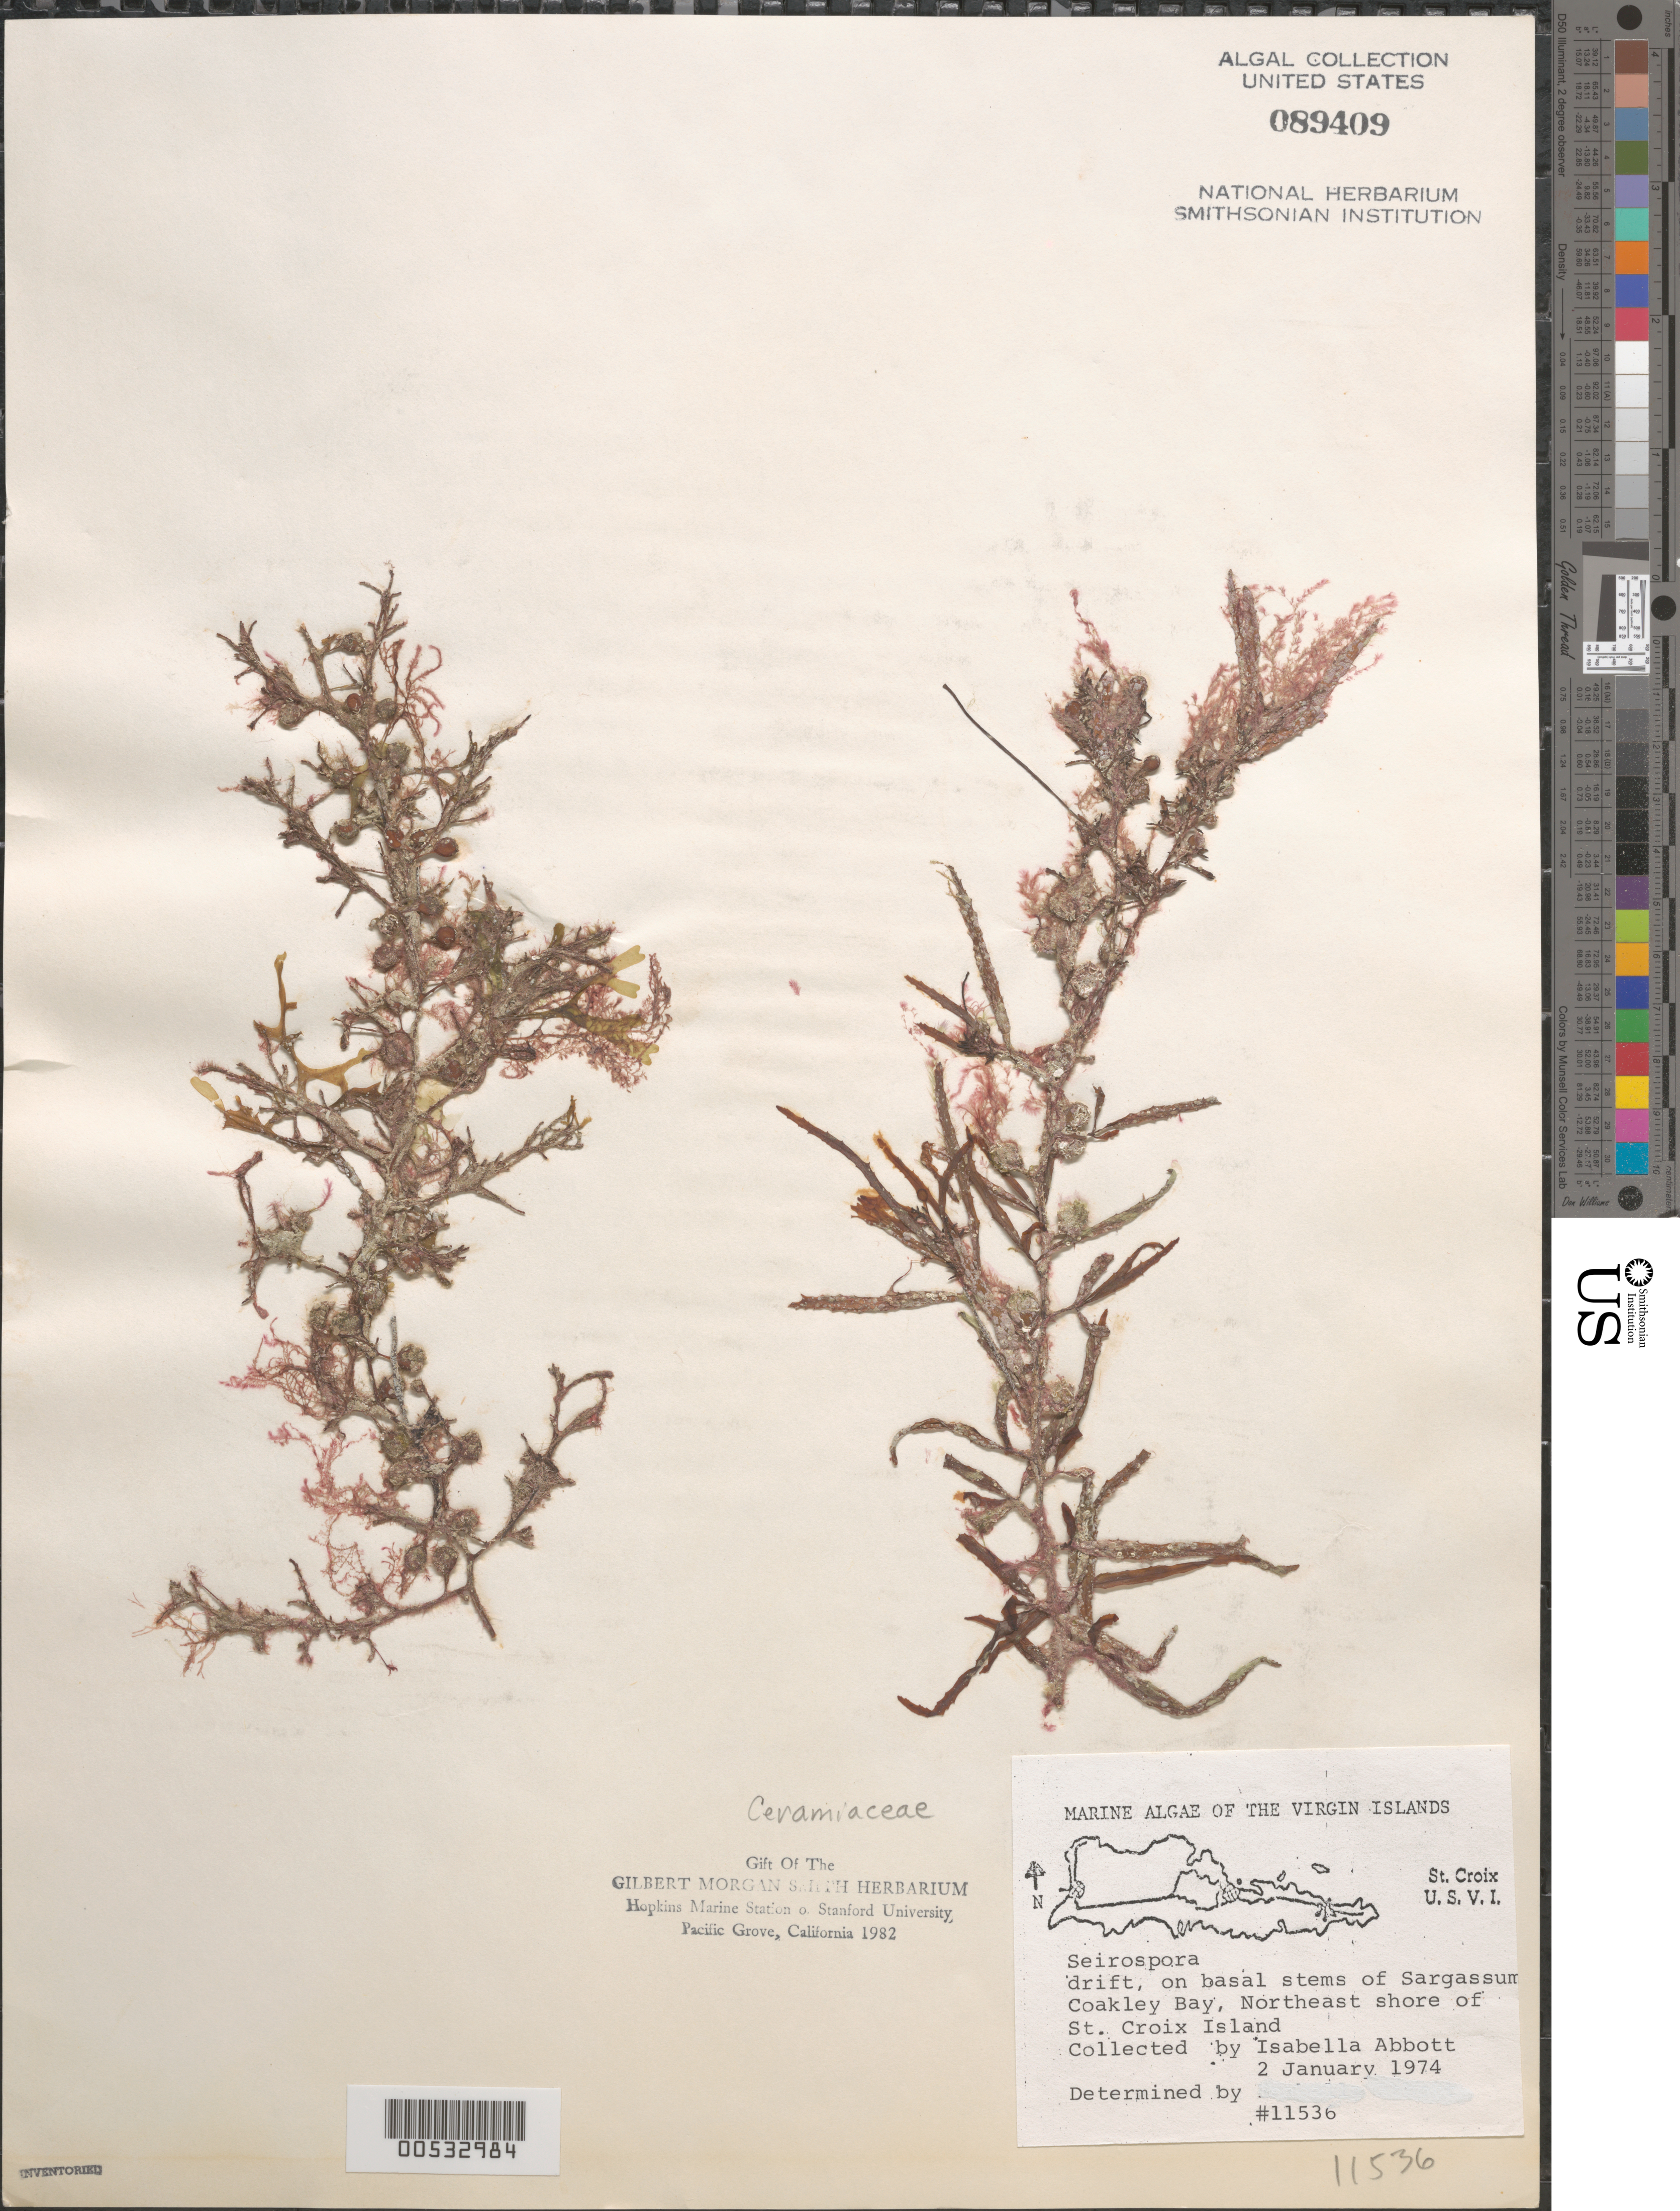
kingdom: Plantae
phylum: Rhodophyta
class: Florideophyceae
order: Ceramiales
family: Callithamniaceae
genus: Seirospora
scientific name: Seirospora sp.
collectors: I. A. Abbott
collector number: IAA 11536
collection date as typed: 02 Jan 1974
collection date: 1974-01-02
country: U.S. Virgin Islands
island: St. Croix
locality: Coakley Bay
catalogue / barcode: US 89409